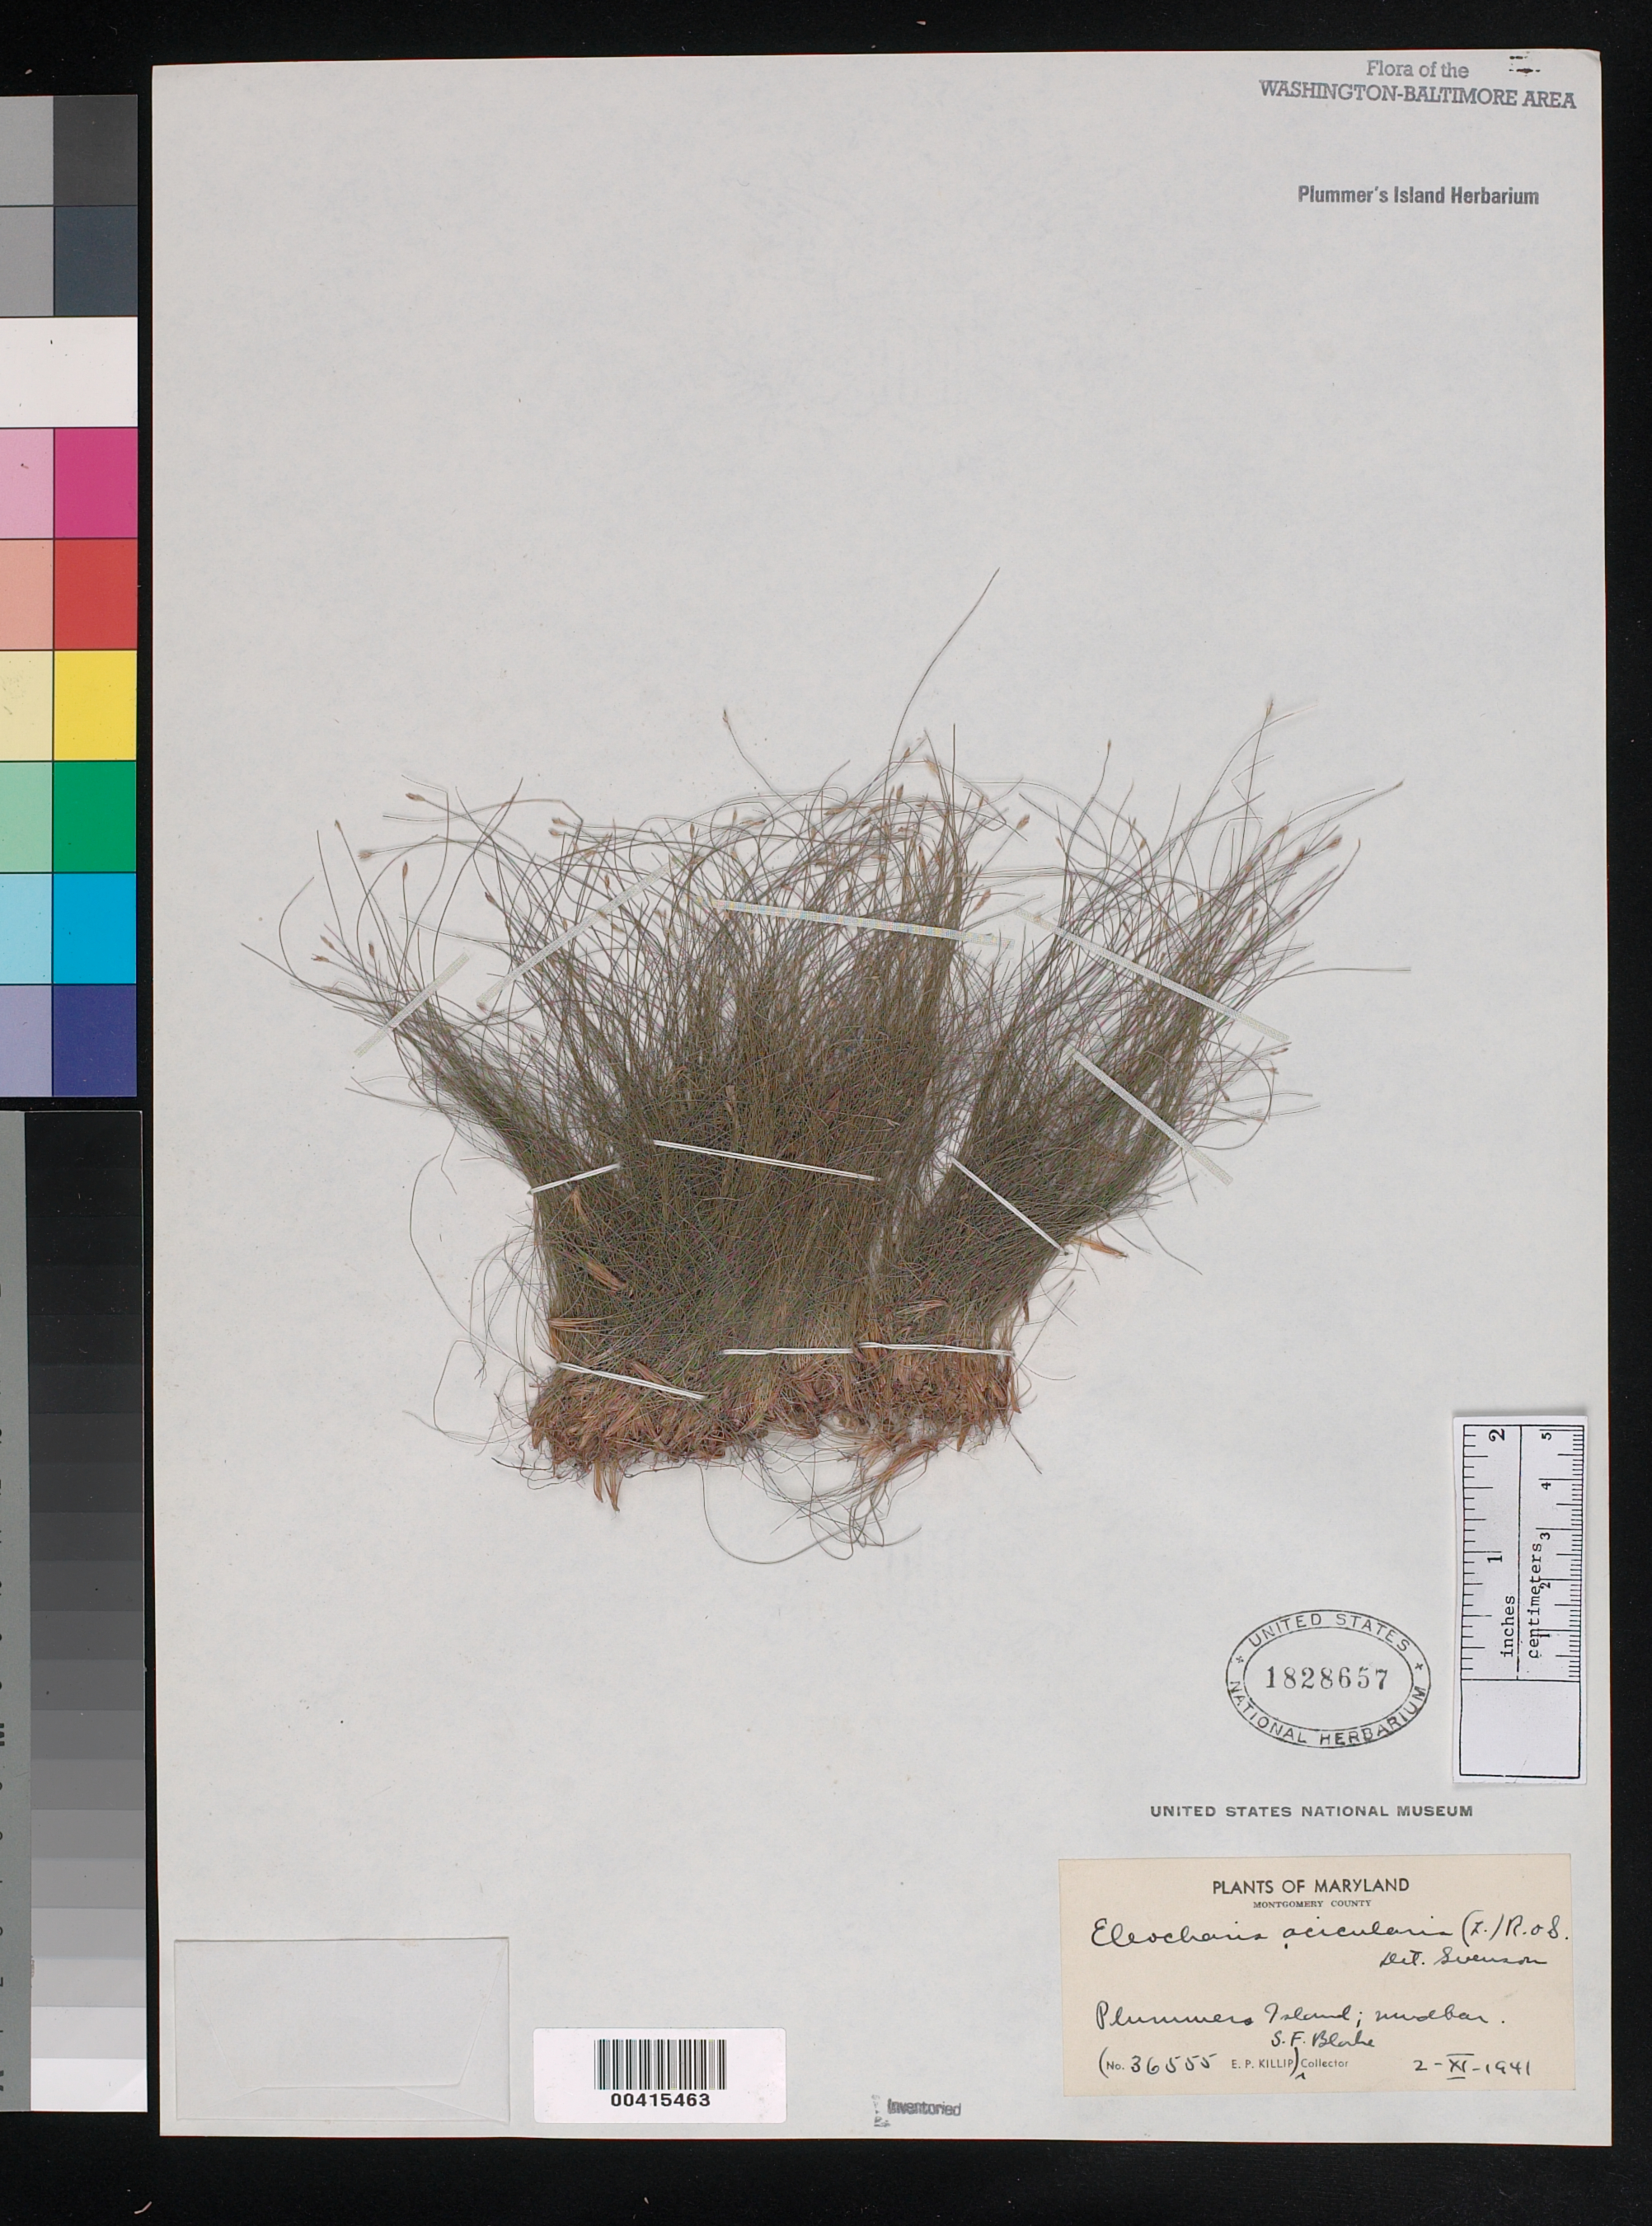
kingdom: Plantae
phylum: Tracheophyta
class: Liliopsida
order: Poales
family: Cyperaceae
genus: Eleocharis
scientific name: Eleocharis acicularis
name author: (L.) Roem. & Schult.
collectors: E. P. Killip & S. Blake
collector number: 36555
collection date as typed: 02 Nov 1941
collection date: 1941-11-02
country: United States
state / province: Maryland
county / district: Montgomery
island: Plummers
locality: Plummer's Island, Mudbar C. & O. Canal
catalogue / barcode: US 1828657